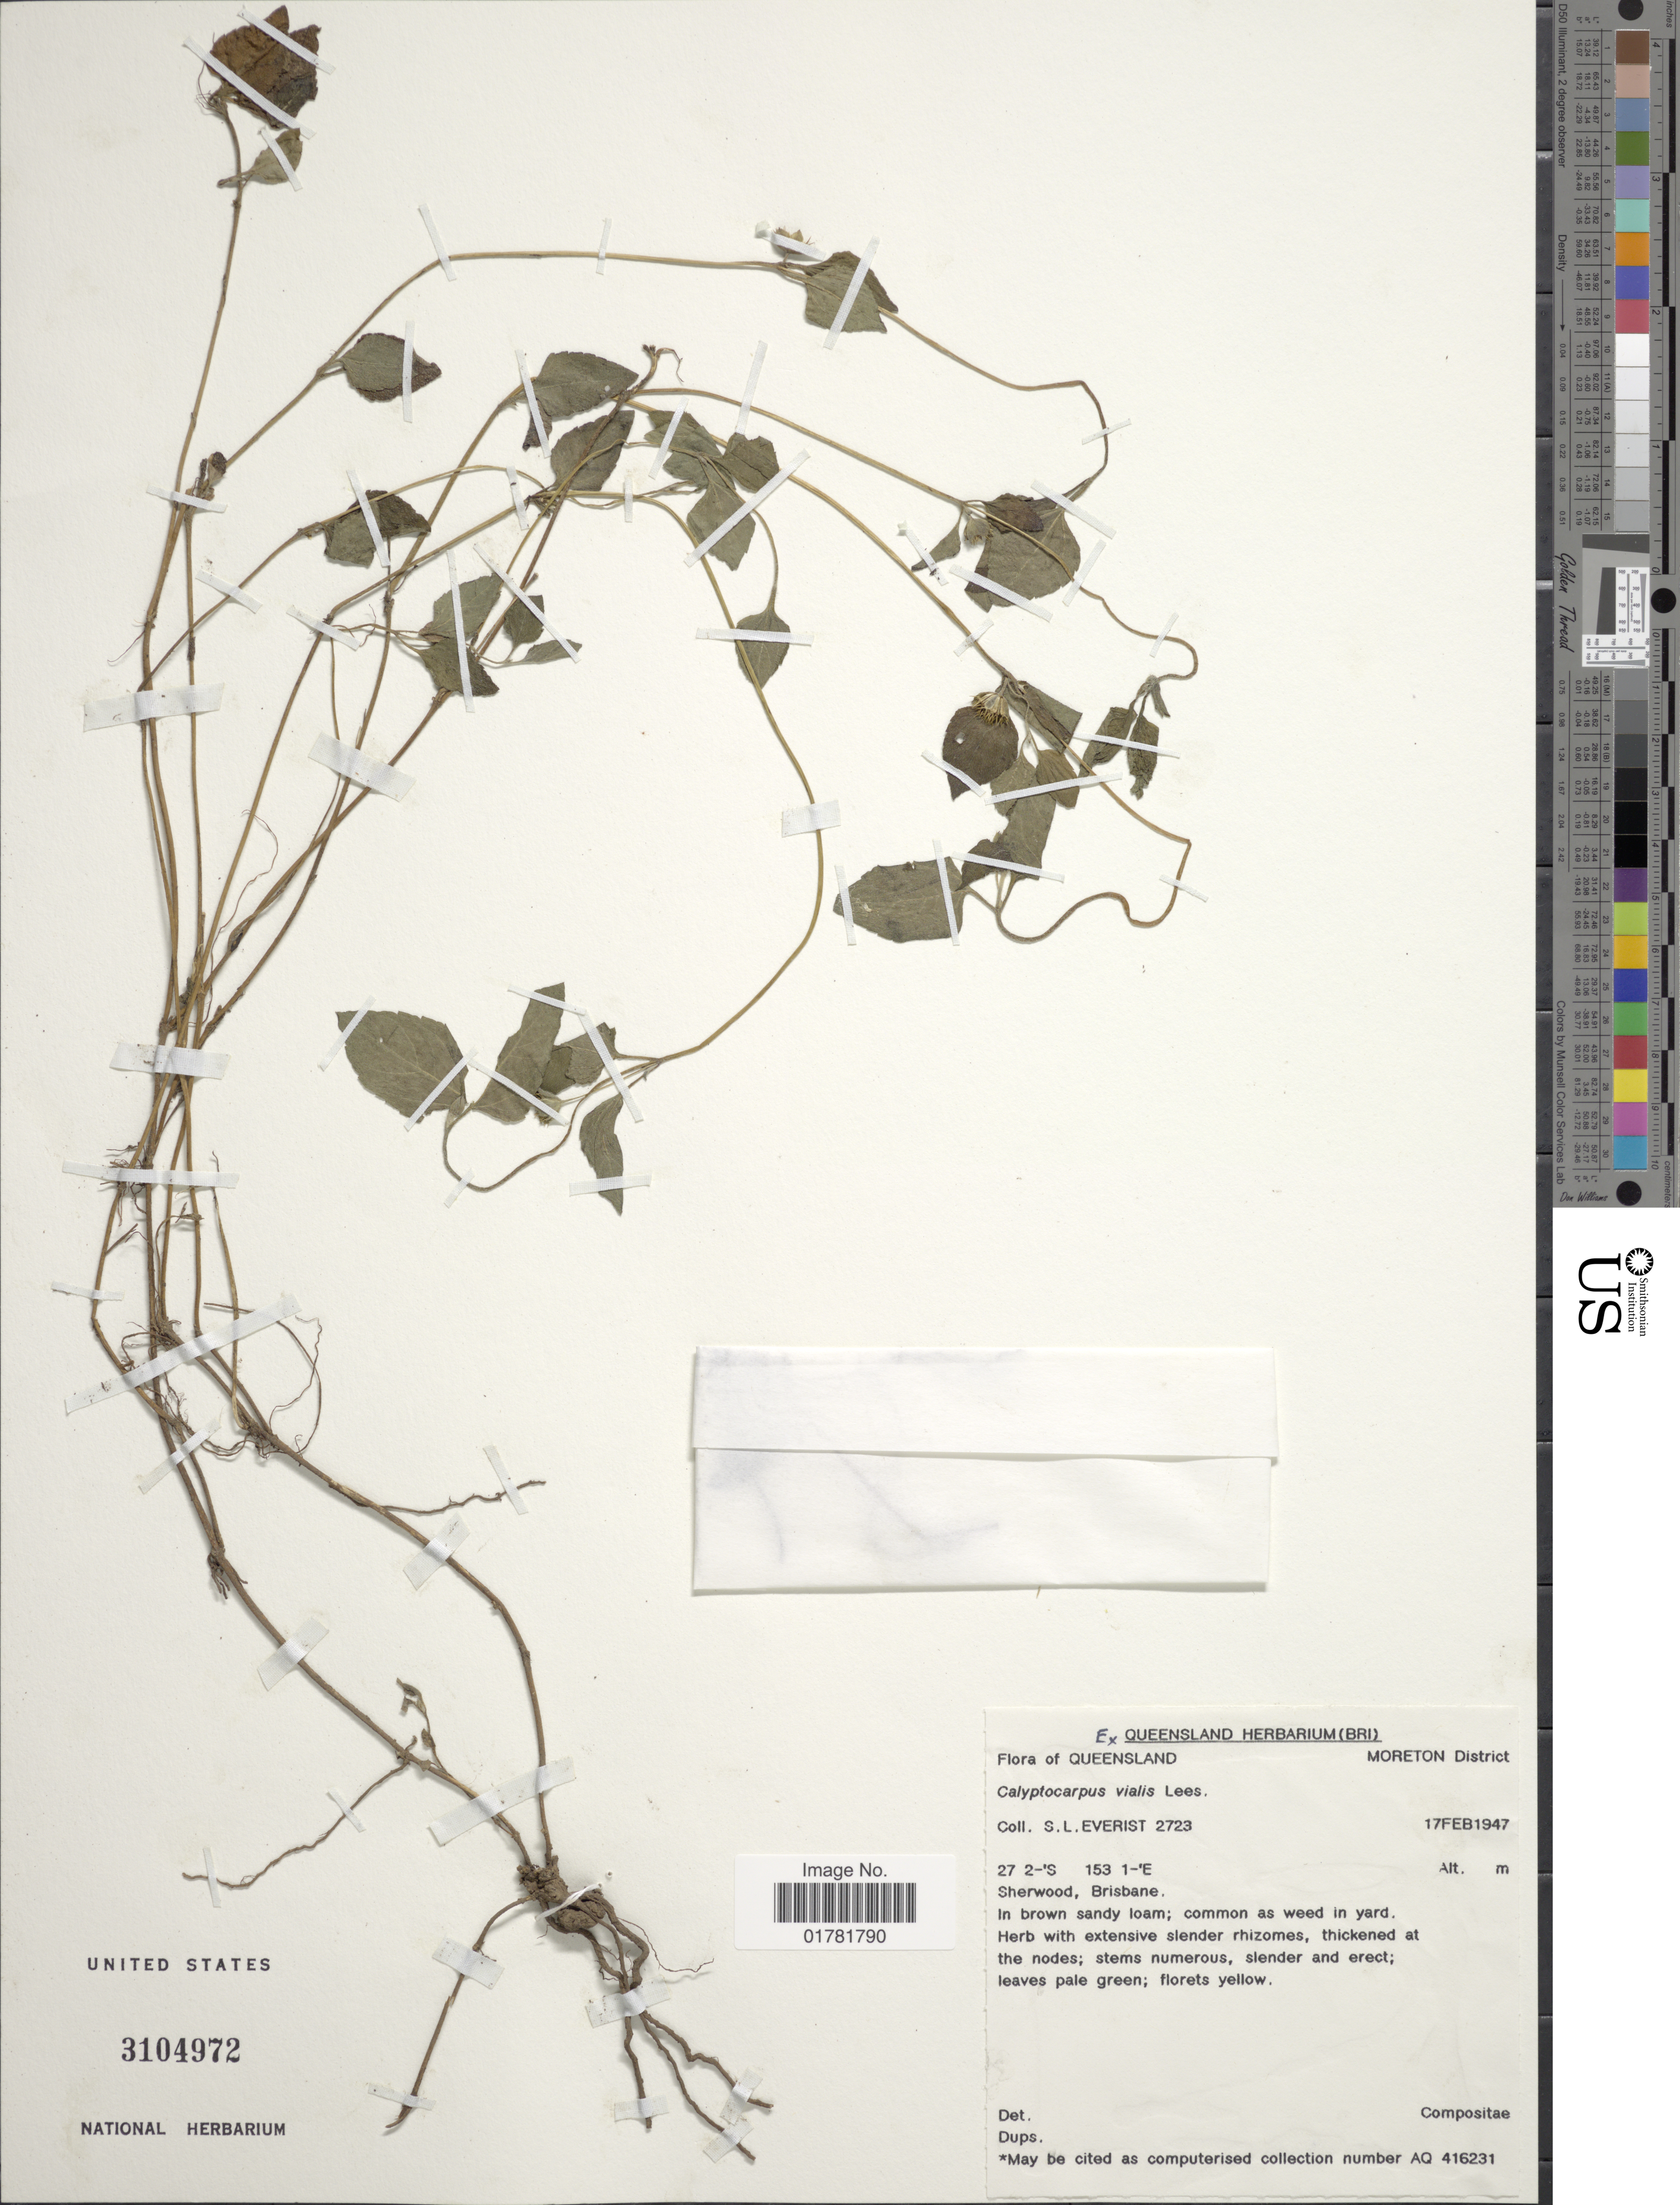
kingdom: Plantae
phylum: Tracheophyta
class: Magnoliopsida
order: Asterales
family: Asteraceae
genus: Calyptocarpus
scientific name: Calyptocarpus vialis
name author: Less.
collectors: S. Everist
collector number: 2723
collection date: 1947-02-17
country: Australia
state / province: Queensland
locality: Moreton District, Sherwood, brisbane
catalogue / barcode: US 3104972